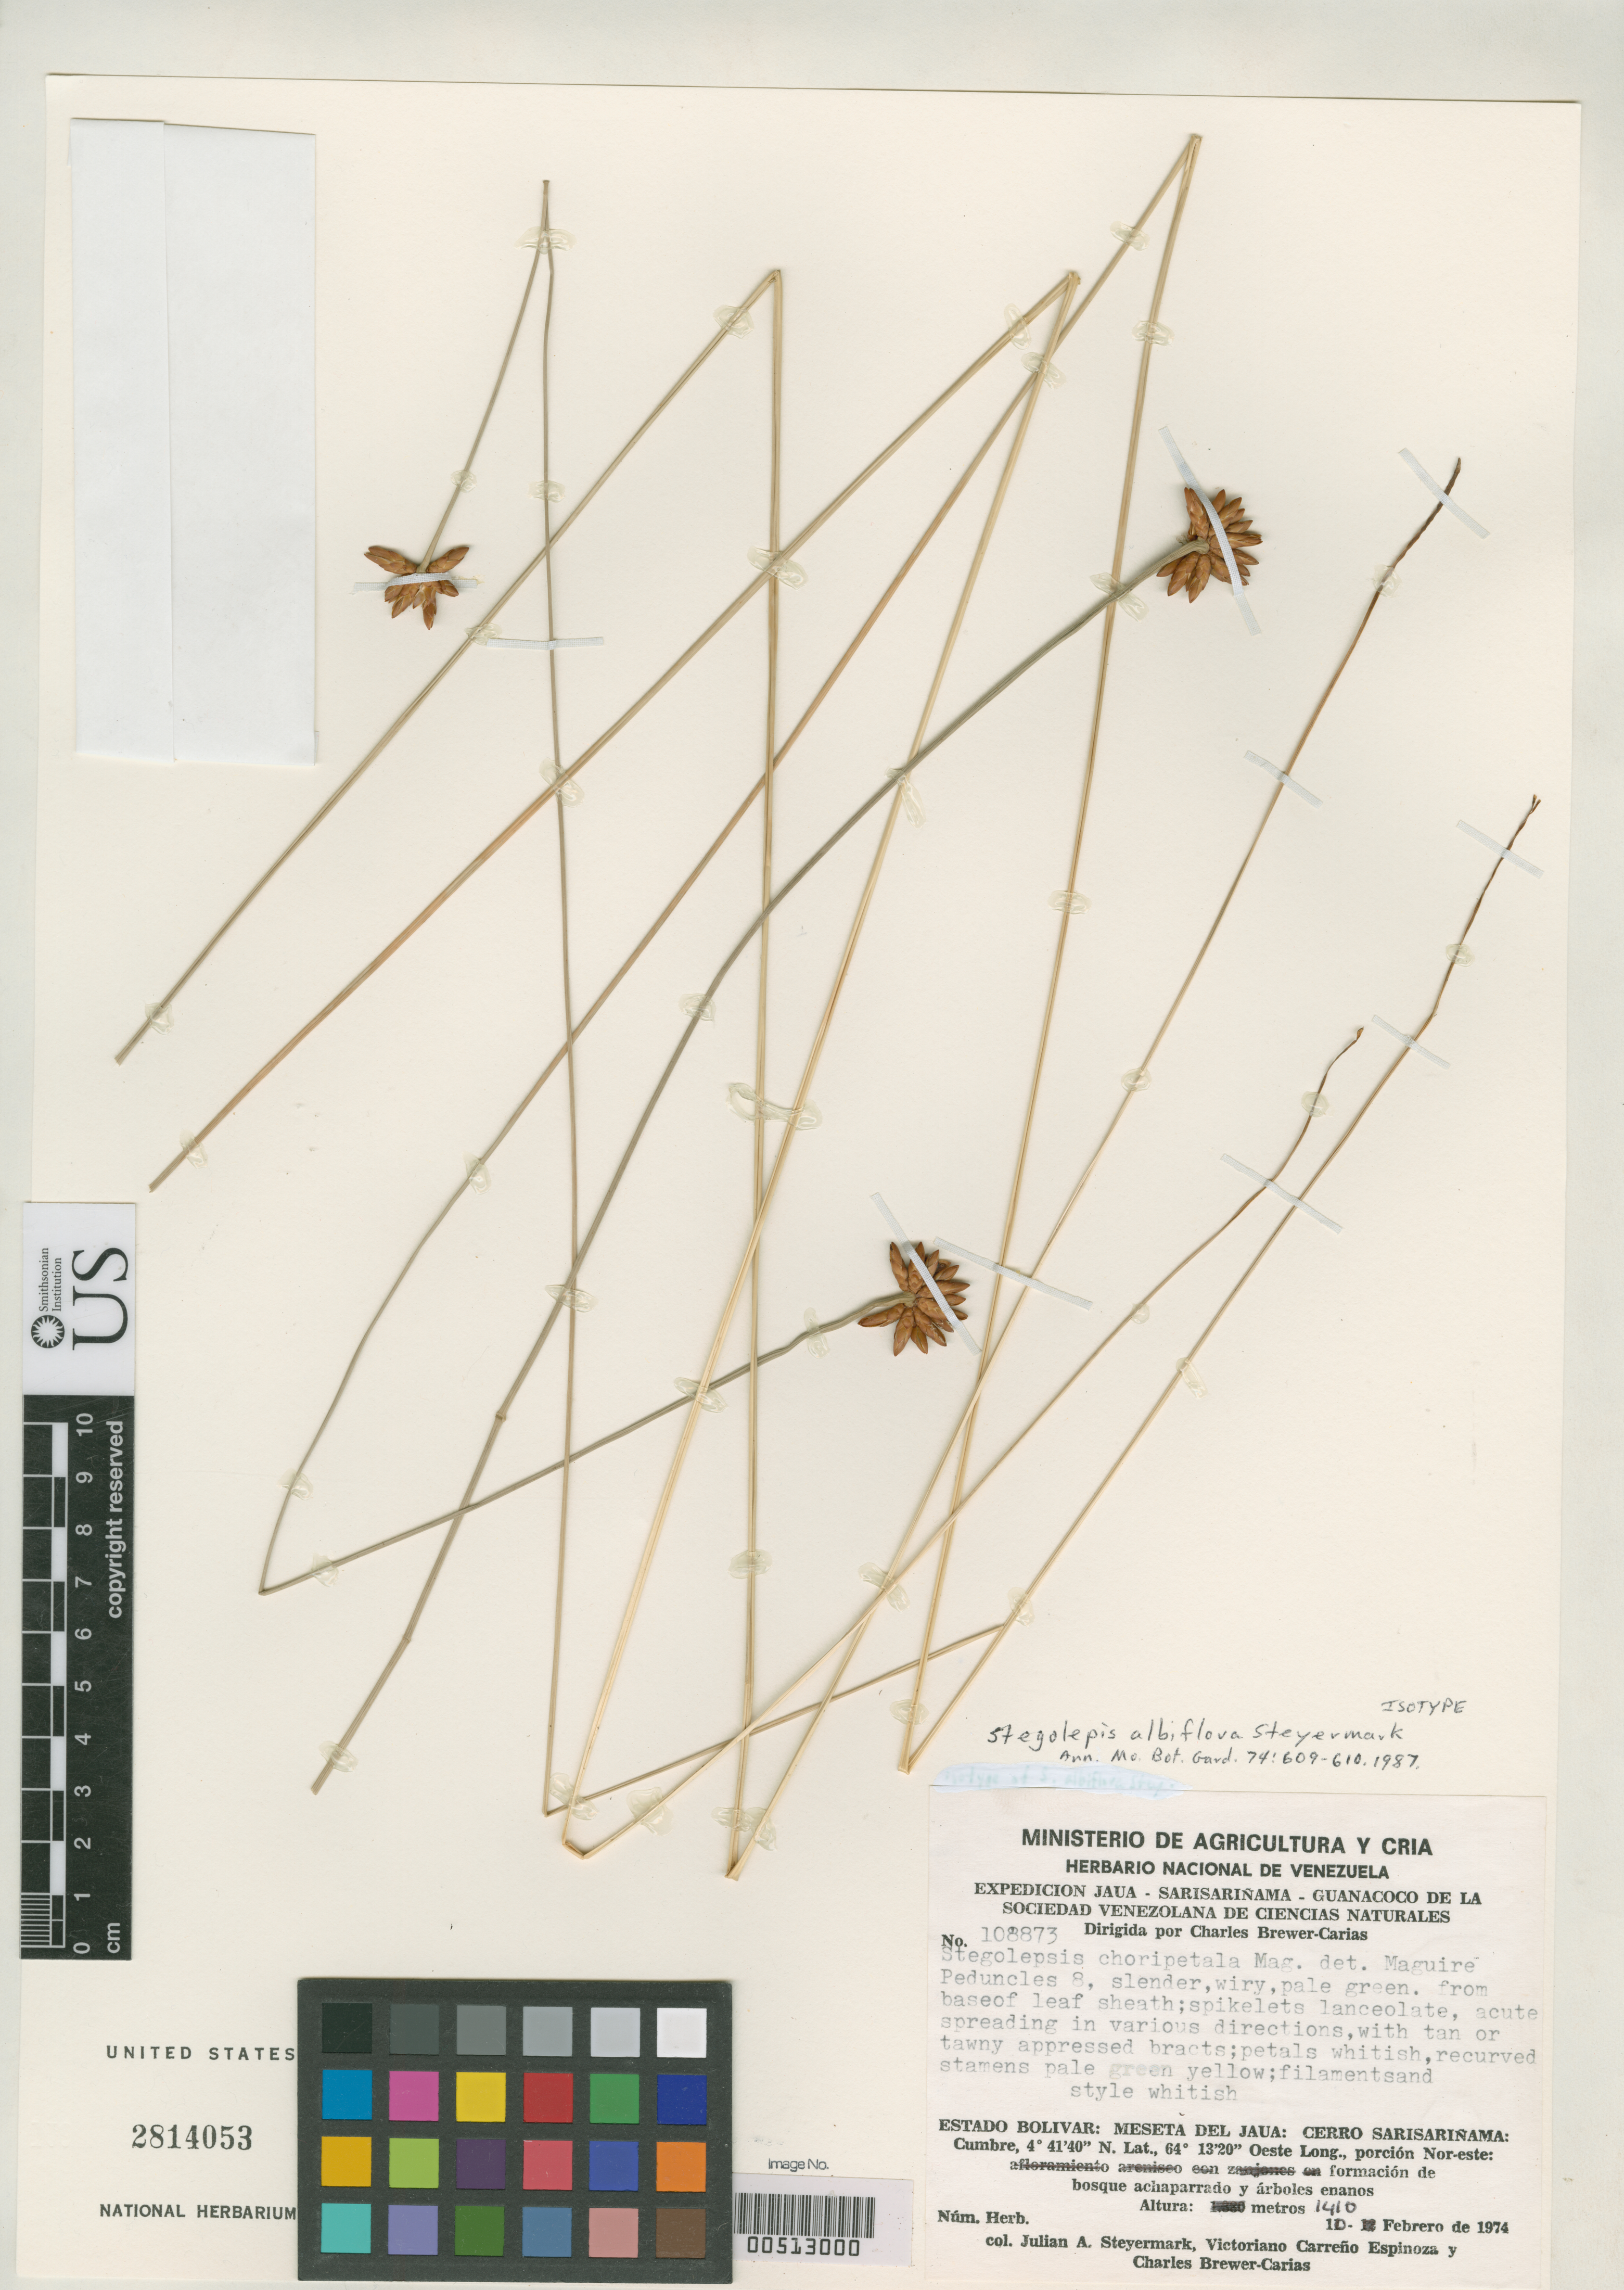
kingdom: Plantae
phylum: Tracheophyta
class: Liliopsida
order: Poales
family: Rapateaceae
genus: Stegolepis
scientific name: Stegolepis albiflora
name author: Steyerm.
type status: Isotype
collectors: J. Steyermark, V. Carreño E. & C. Brewer-Carias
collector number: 108873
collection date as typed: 10 Feb 1974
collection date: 1974-02-10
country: Venezuela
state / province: Bolivar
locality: Meseta del Jaua, Cerro Sarisarinama, Cumbre.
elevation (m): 1410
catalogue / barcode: US 2814053